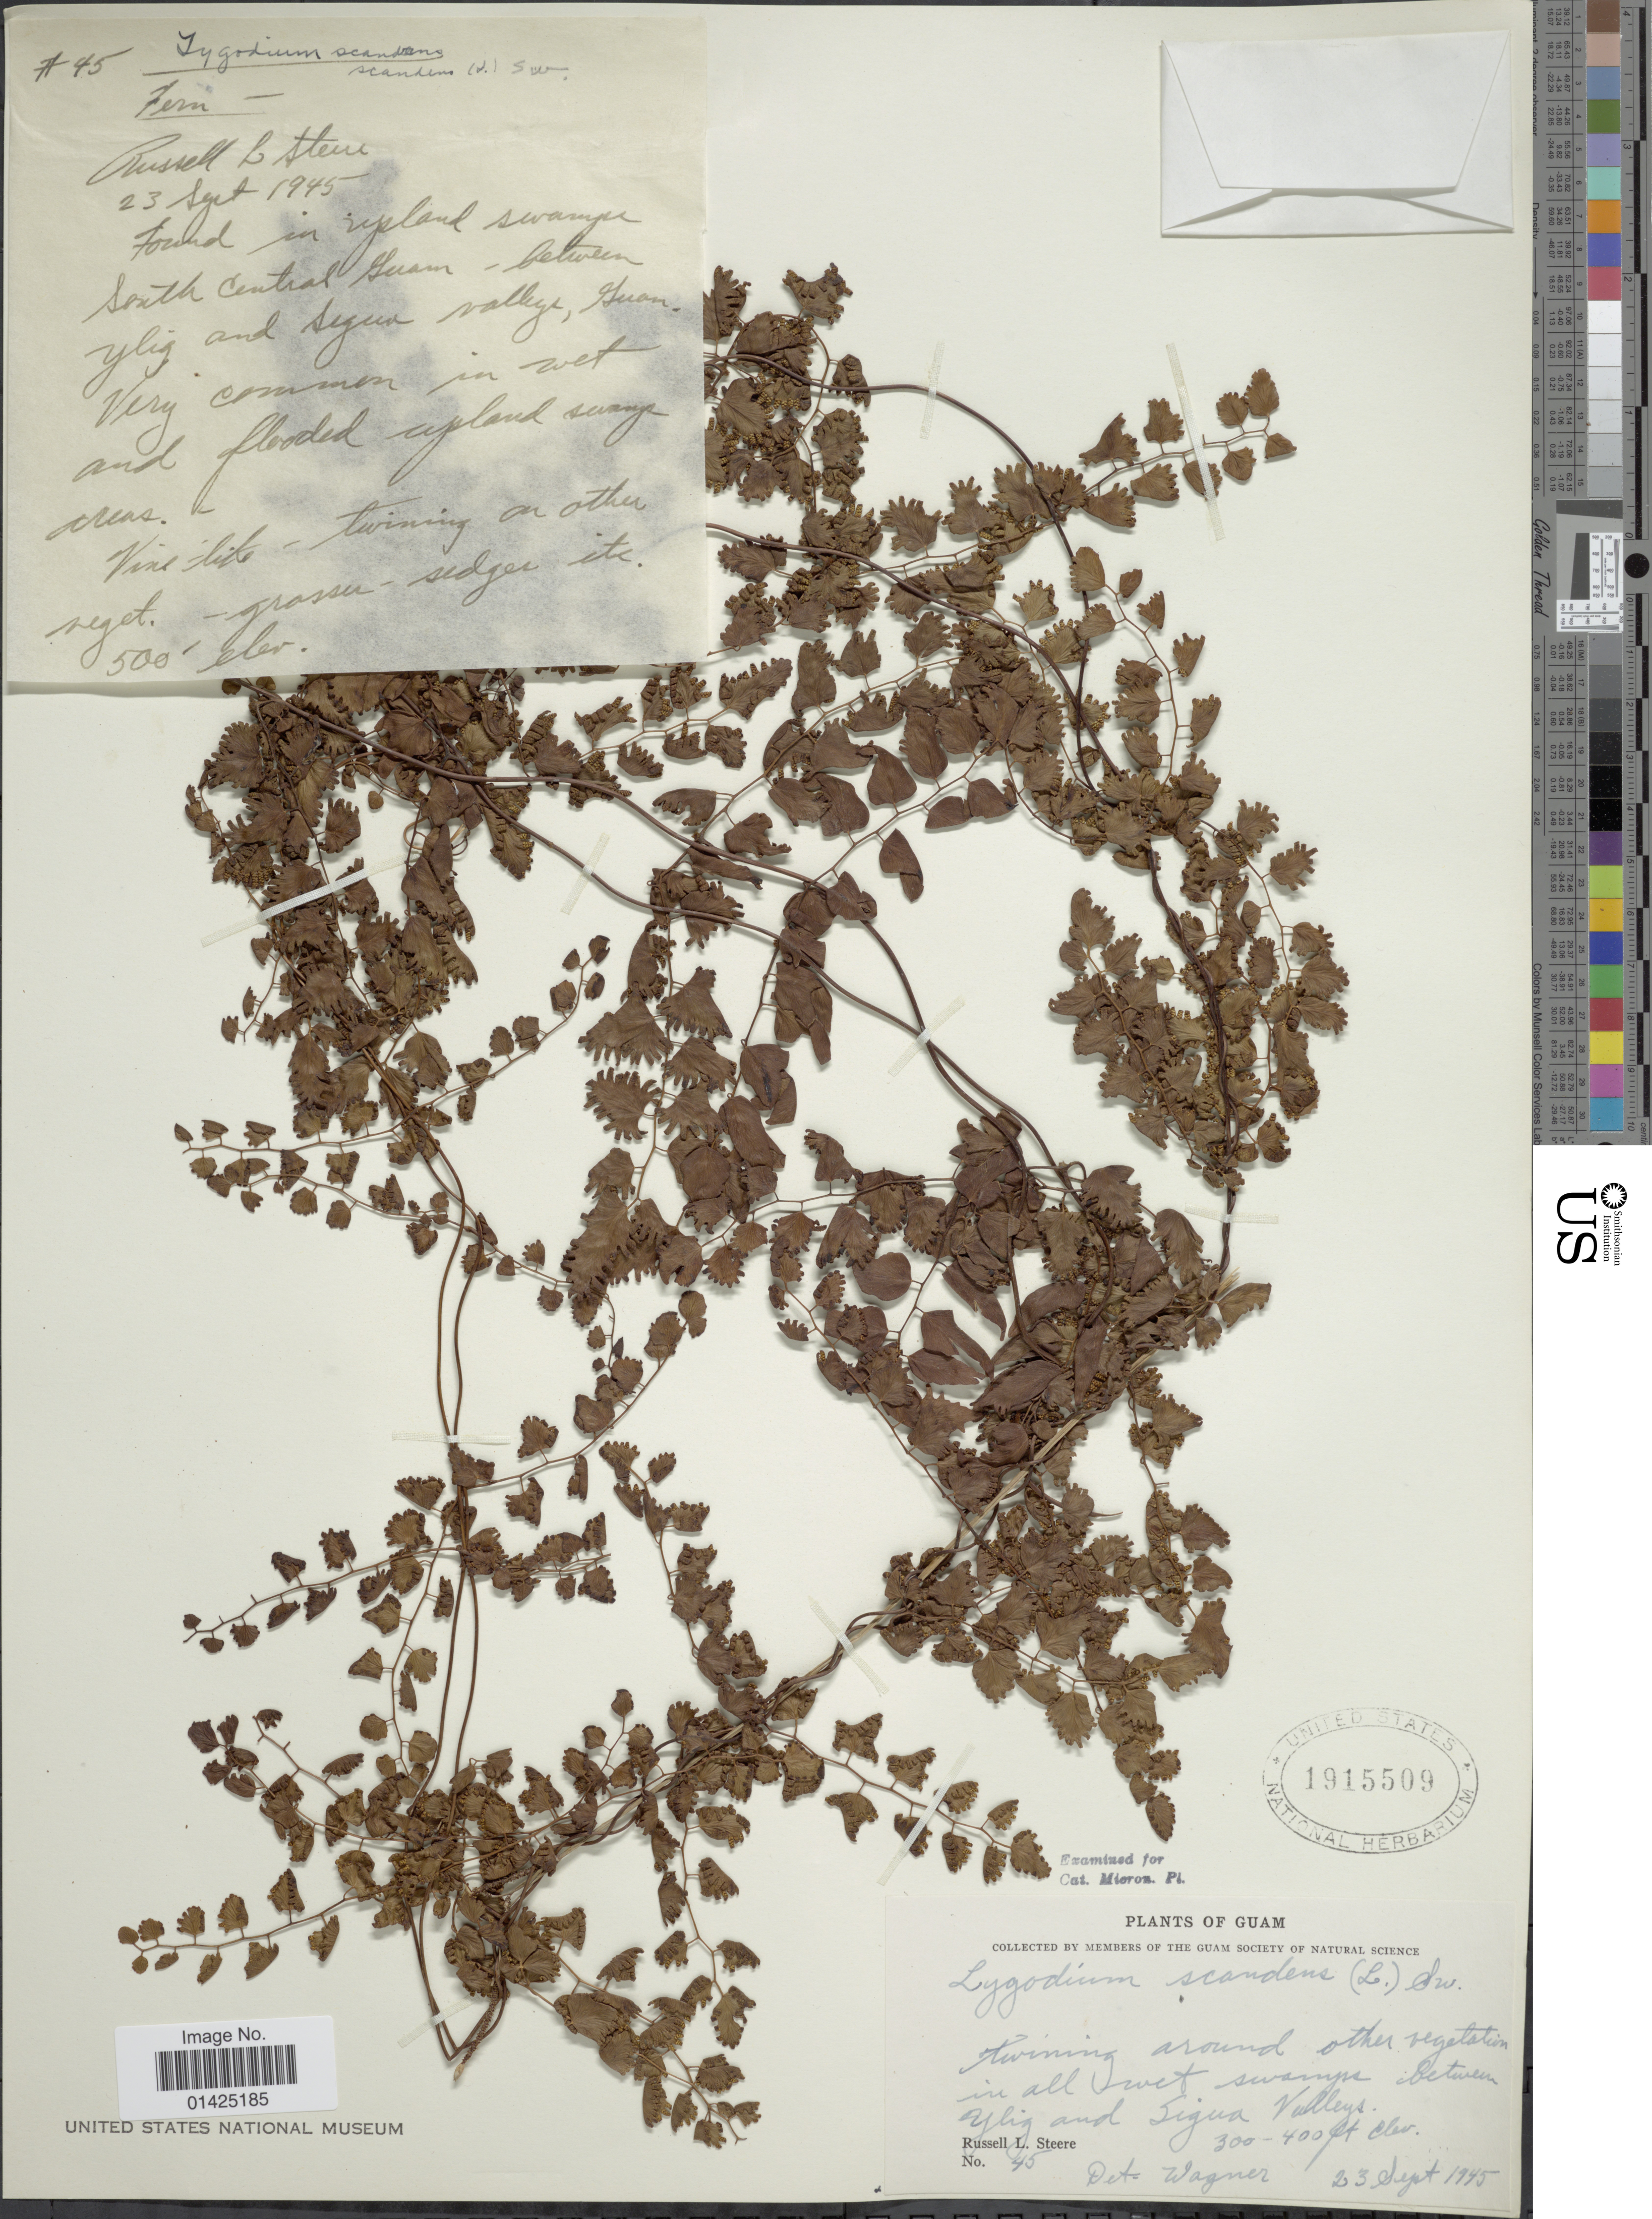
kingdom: Plantae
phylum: Tracheophyta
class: Polypodiopsida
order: Schizaeales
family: Lygodiaceae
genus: Lygodium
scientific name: Lygodium microphyllum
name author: (Cav.) R. Br.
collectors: R. L. Steere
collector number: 45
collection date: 1945-09-23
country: Guam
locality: Swimming around other vegalatgion in all wet swamps between ylig and Sigua Valleys. [interpreted]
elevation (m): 91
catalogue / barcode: US 1915509